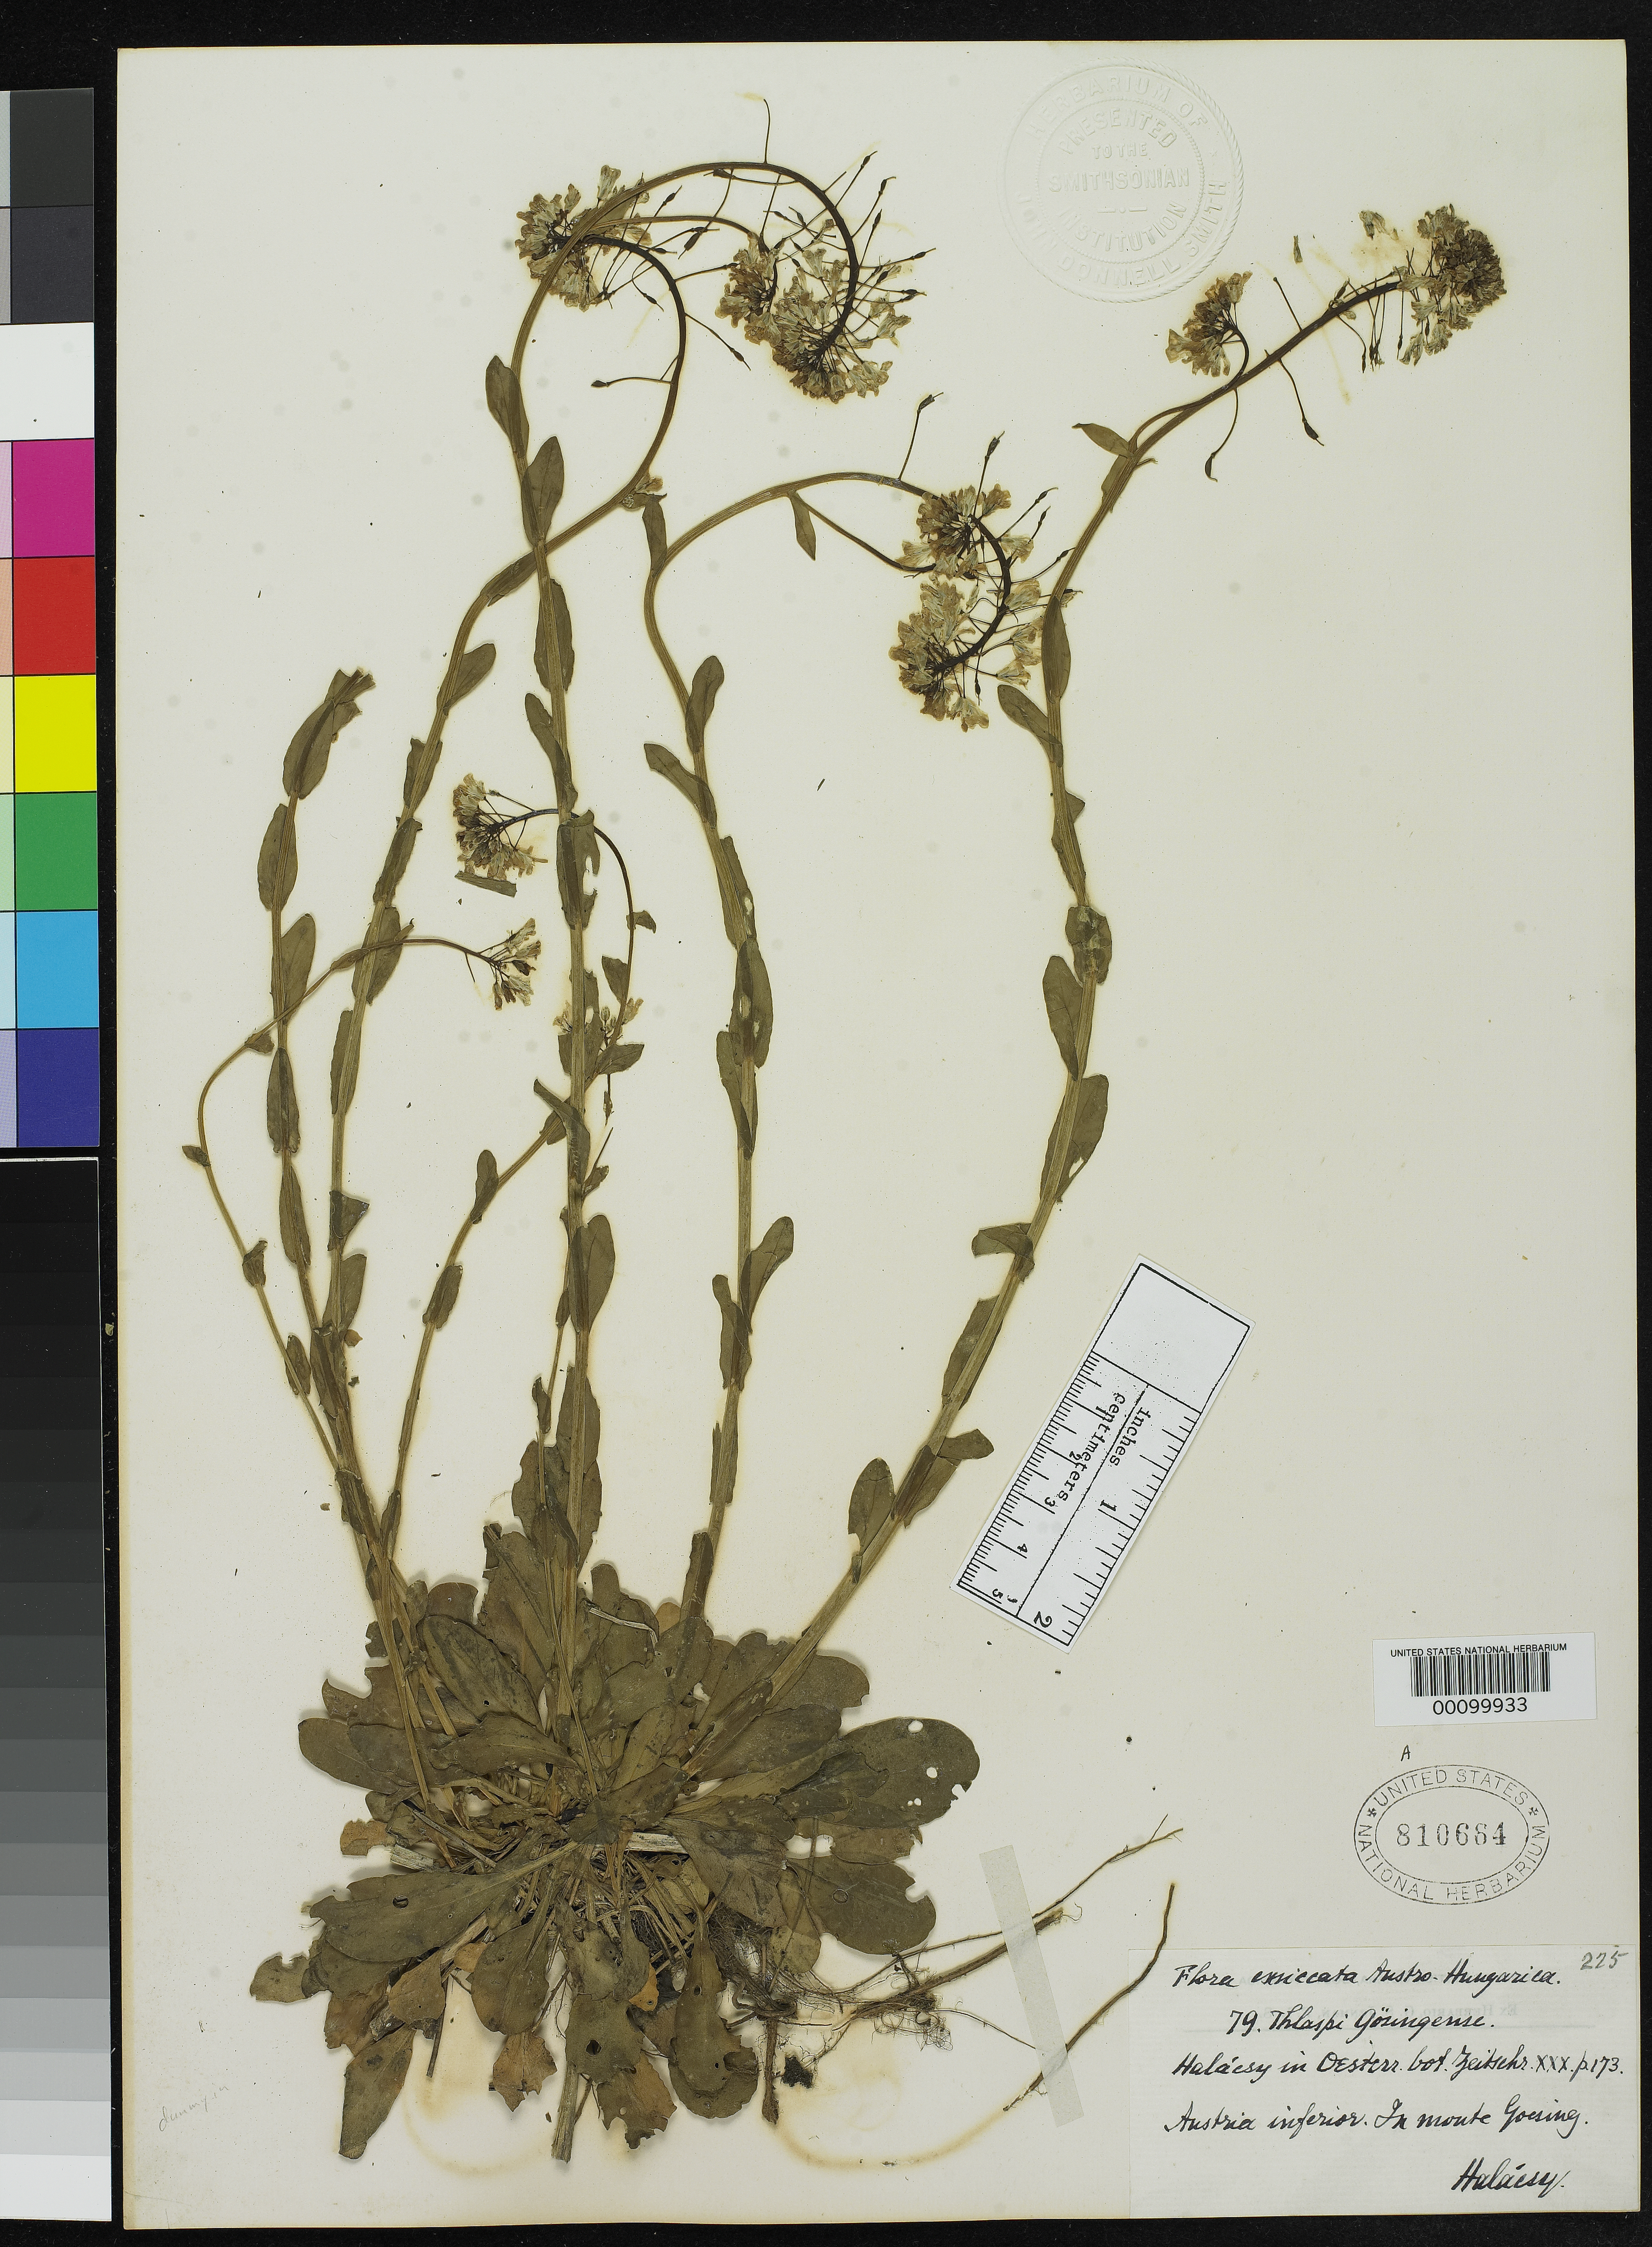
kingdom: Plantae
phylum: Tracheophyta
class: Magnoliopsida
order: Brassicales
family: Brassicaceae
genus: Thlaspi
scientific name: Thlaspi goesingense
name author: Halácsy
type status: Isotype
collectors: E. von Halácsy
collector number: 79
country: Austria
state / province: Niederosterreich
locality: Vicinity of Ternitz, Mount Goesing.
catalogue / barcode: US 810664